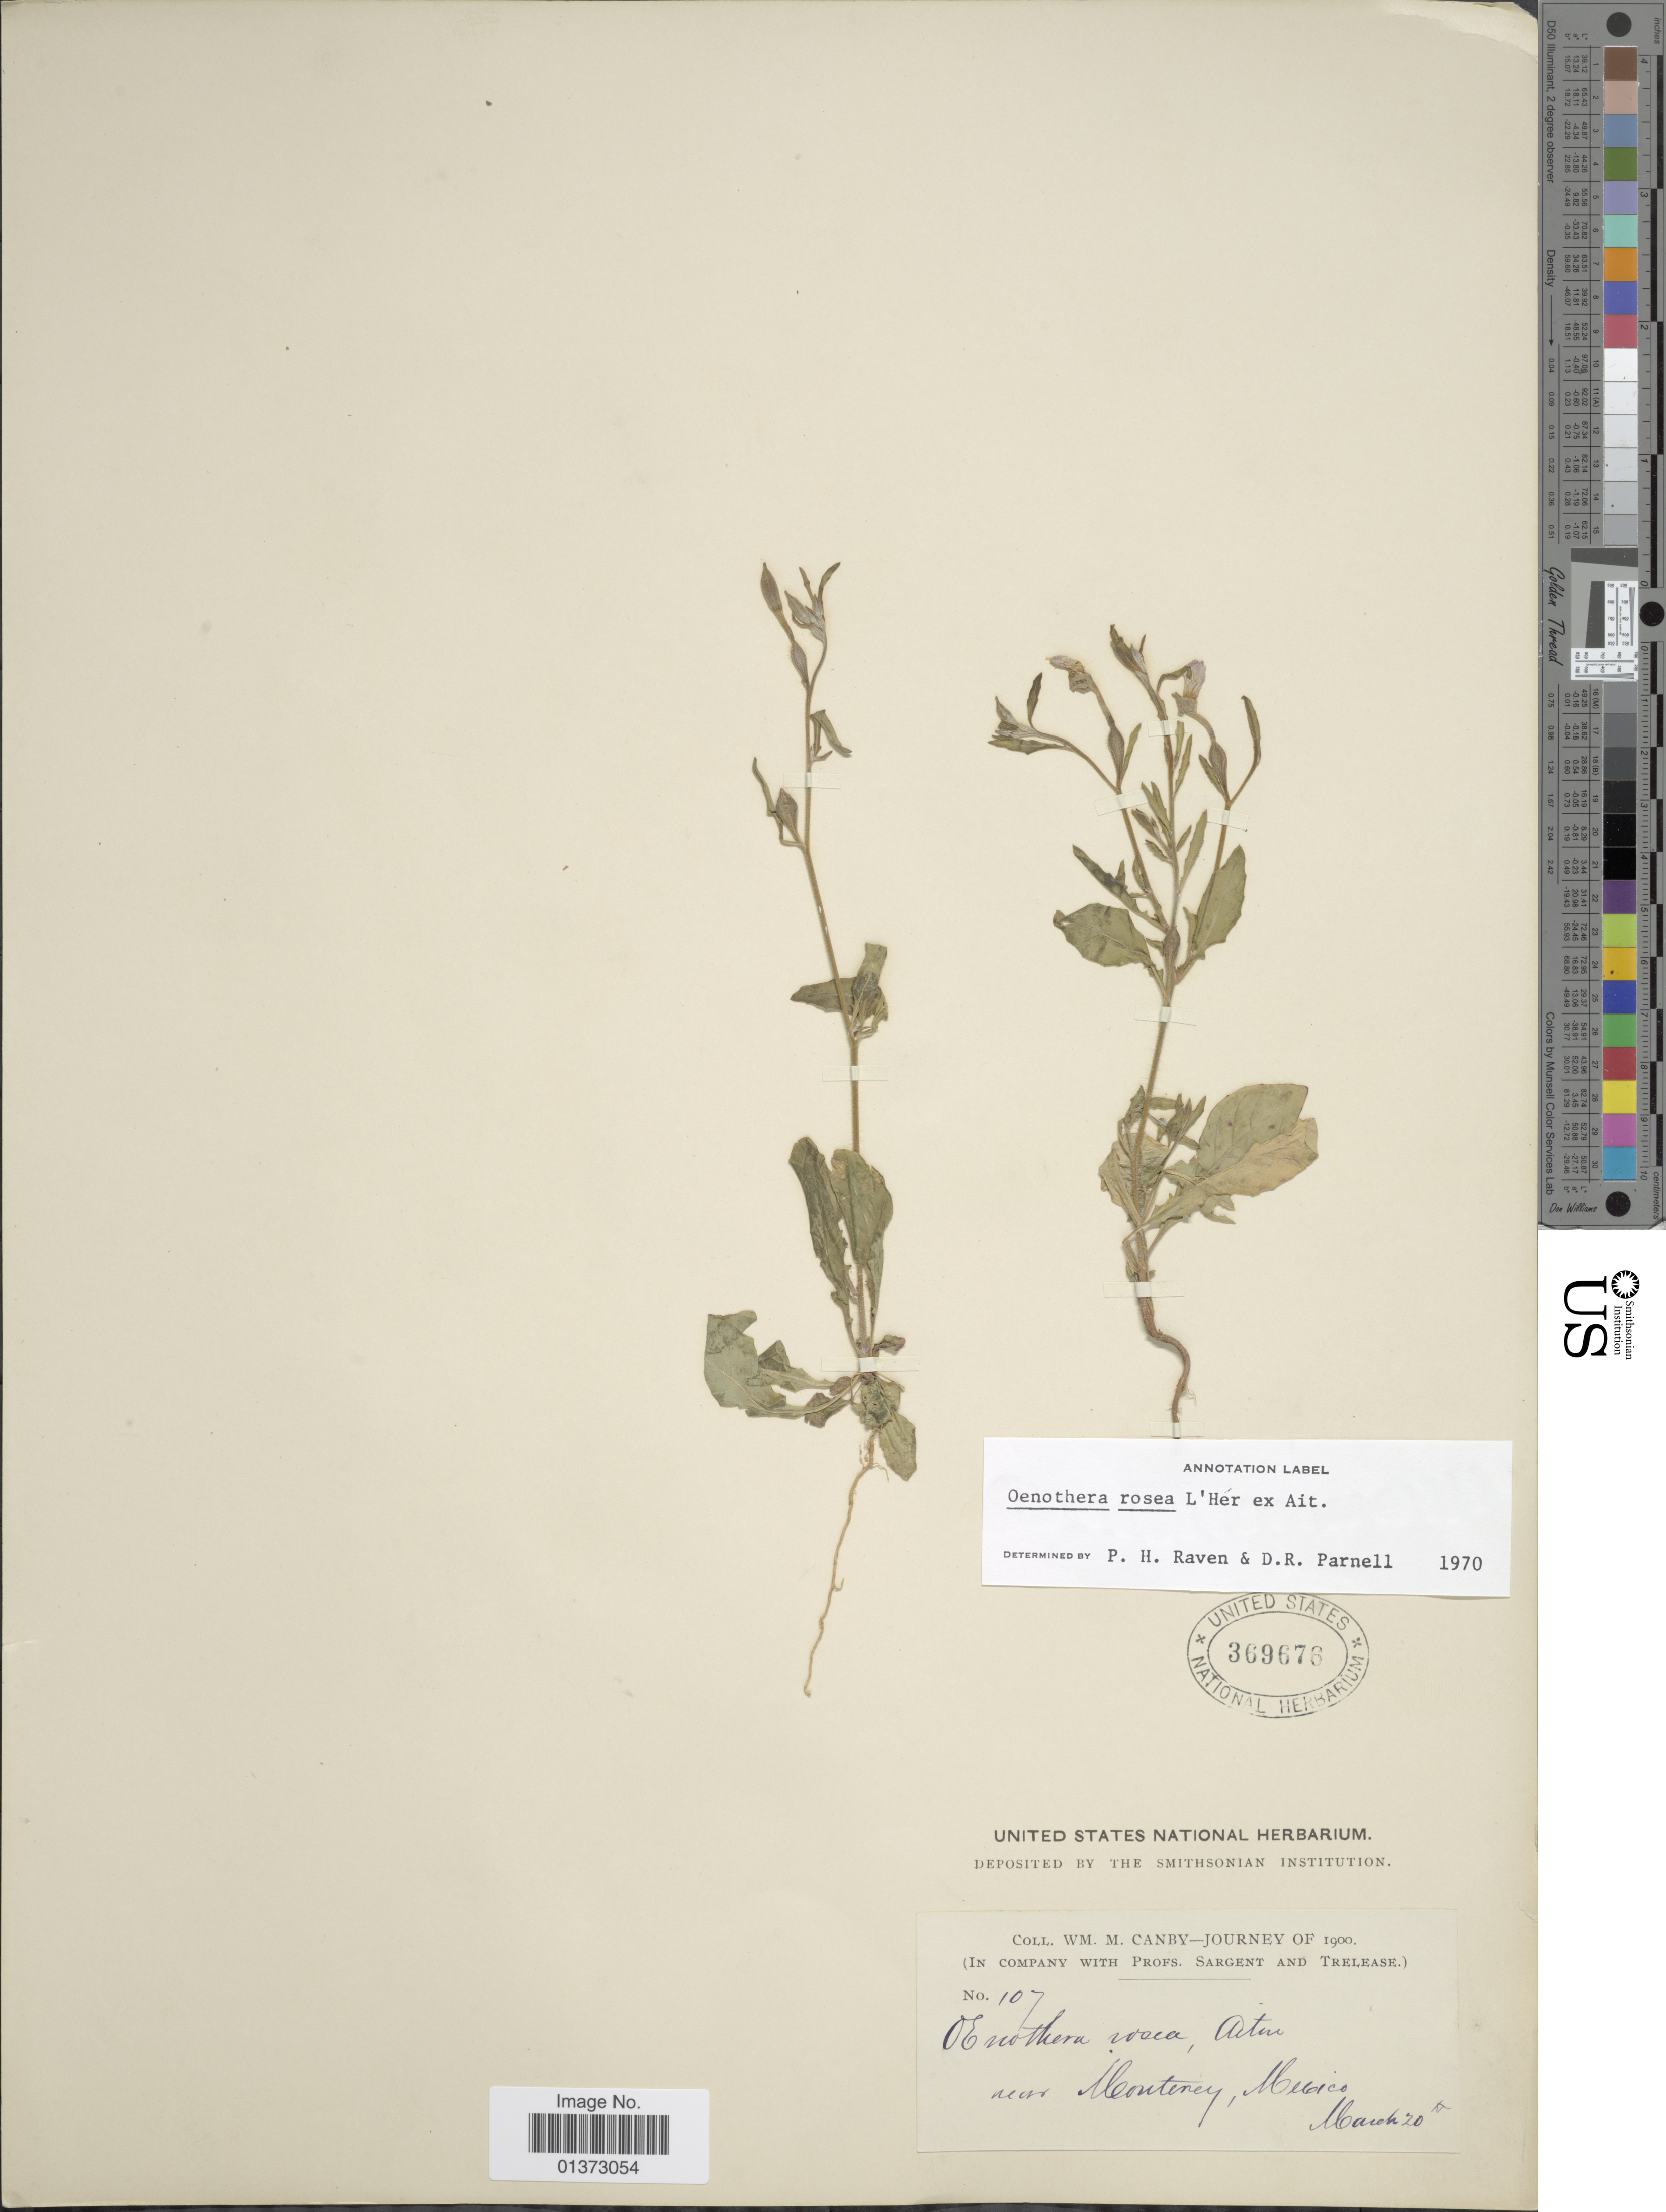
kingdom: Plantae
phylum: Tracheophyta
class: Magnoliopsida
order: Myrtales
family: Onagraceae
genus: Oenothera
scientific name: Oenothera rosea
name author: L'Hér. ex Aiton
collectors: W. M. Canby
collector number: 107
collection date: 1900-03-20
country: Mexico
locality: Near Monterrey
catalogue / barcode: US 369676